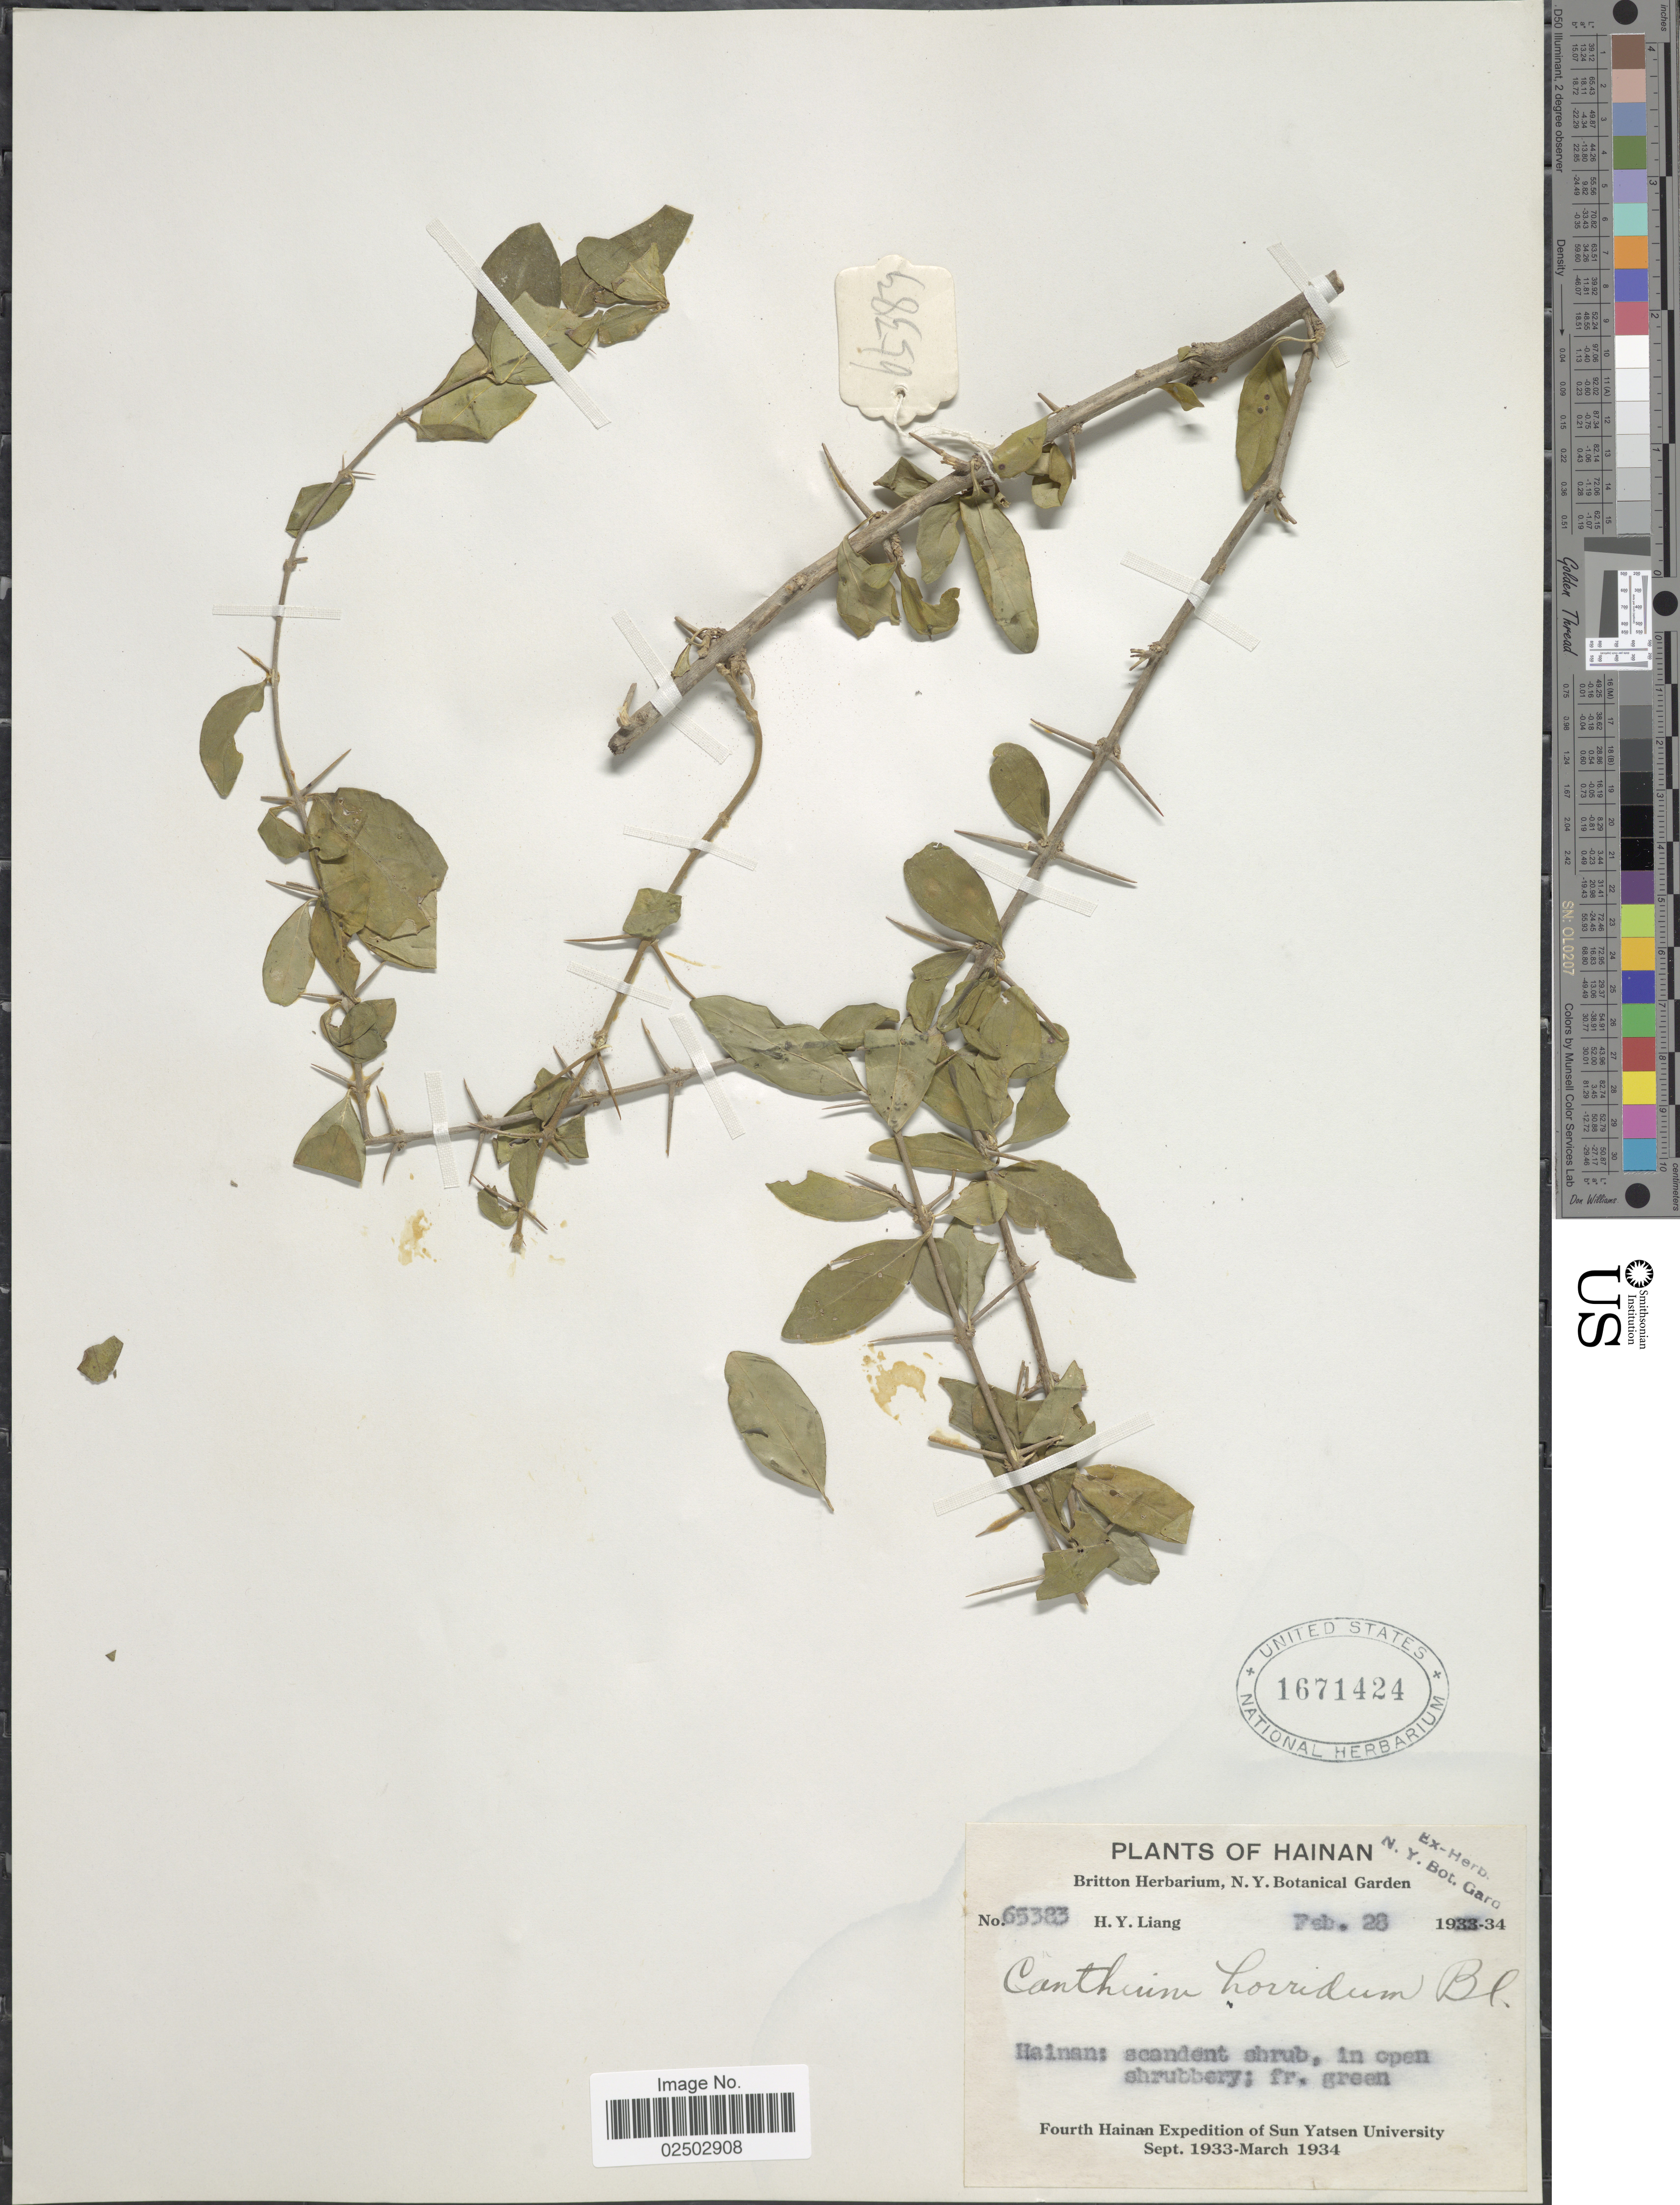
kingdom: Plantae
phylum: Tracheophyta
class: Magnoliopsida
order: Gentianales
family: Rubiaceae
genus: Canthium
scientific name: Canthium horridum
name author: Blume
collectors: H. Y. Liang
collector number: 65383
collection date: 1934-02-28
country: China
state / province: Hainan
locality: Hainan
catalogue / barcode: US 1671424